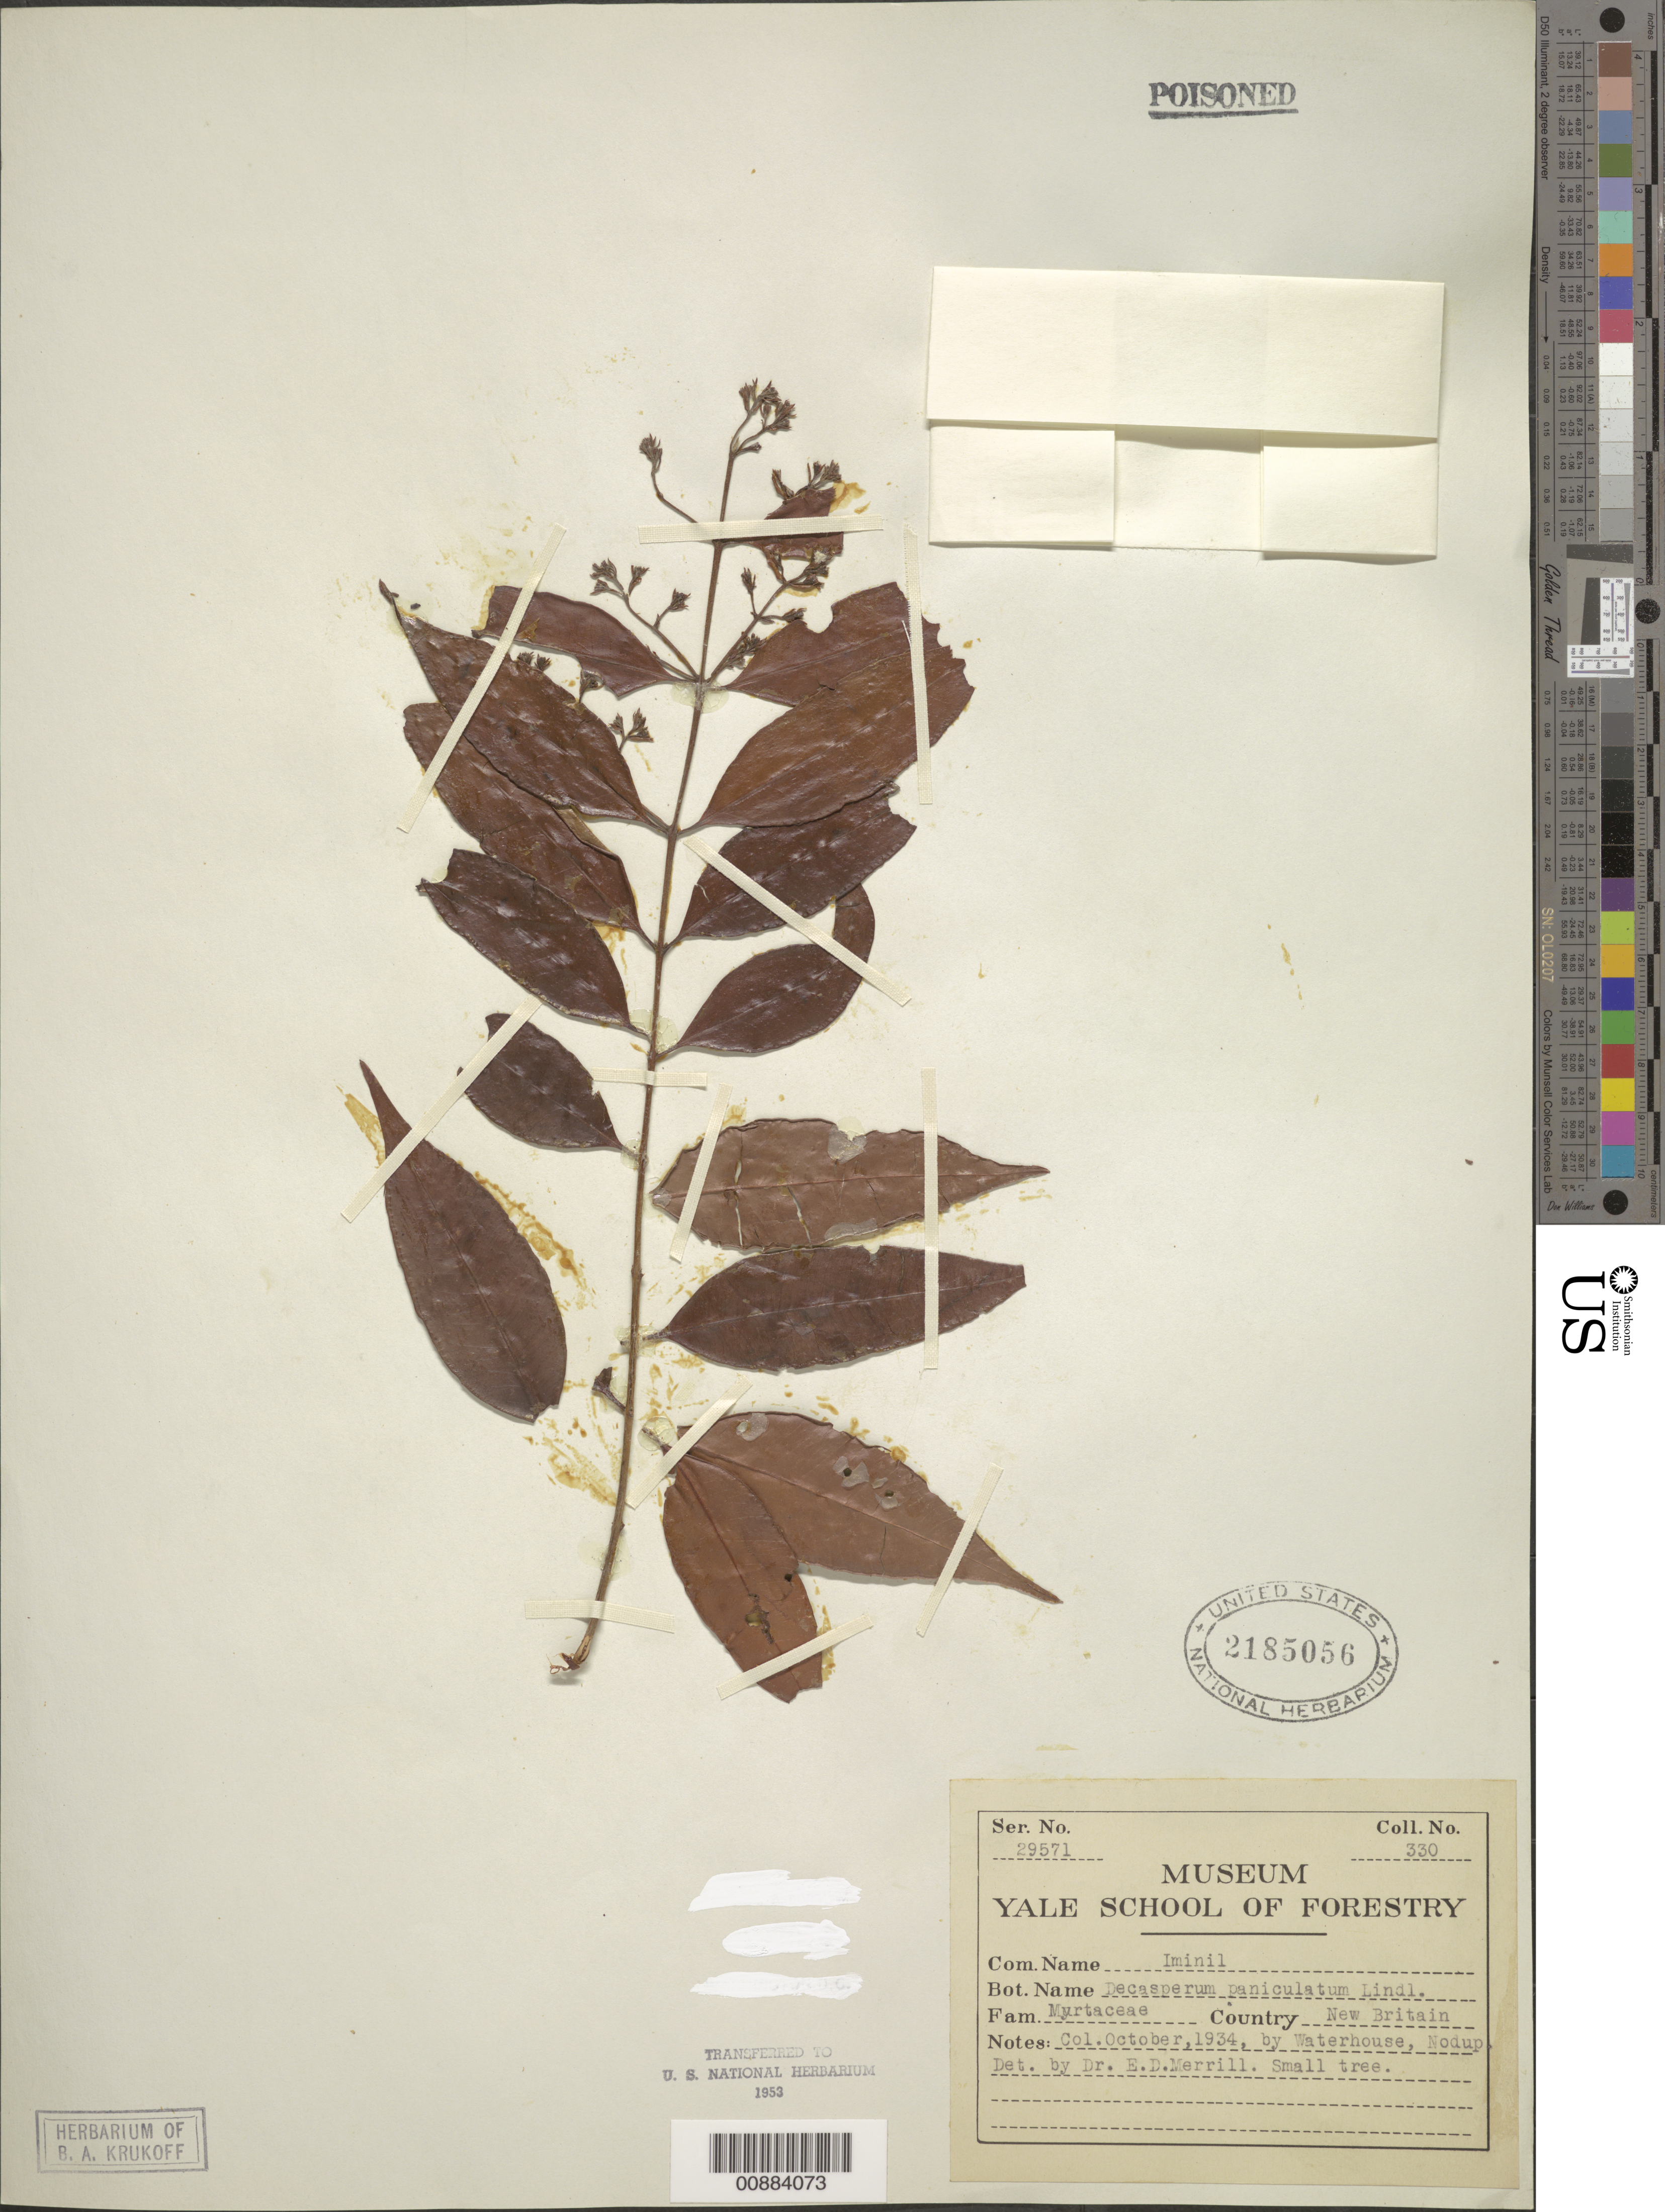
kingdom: Plantae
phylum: Tracheophyta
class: Magnoliopsida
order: Myrtales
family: Myrtaceae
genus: Decaspermum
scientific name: Decaspermum paniculatum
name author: (Lindl.) Kurz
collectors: J. Waterhouse & Nodup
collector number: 330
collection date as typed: Oct 1934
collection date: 1934-10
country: Papua New Guinea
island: New Britain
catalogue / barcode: US 2185056